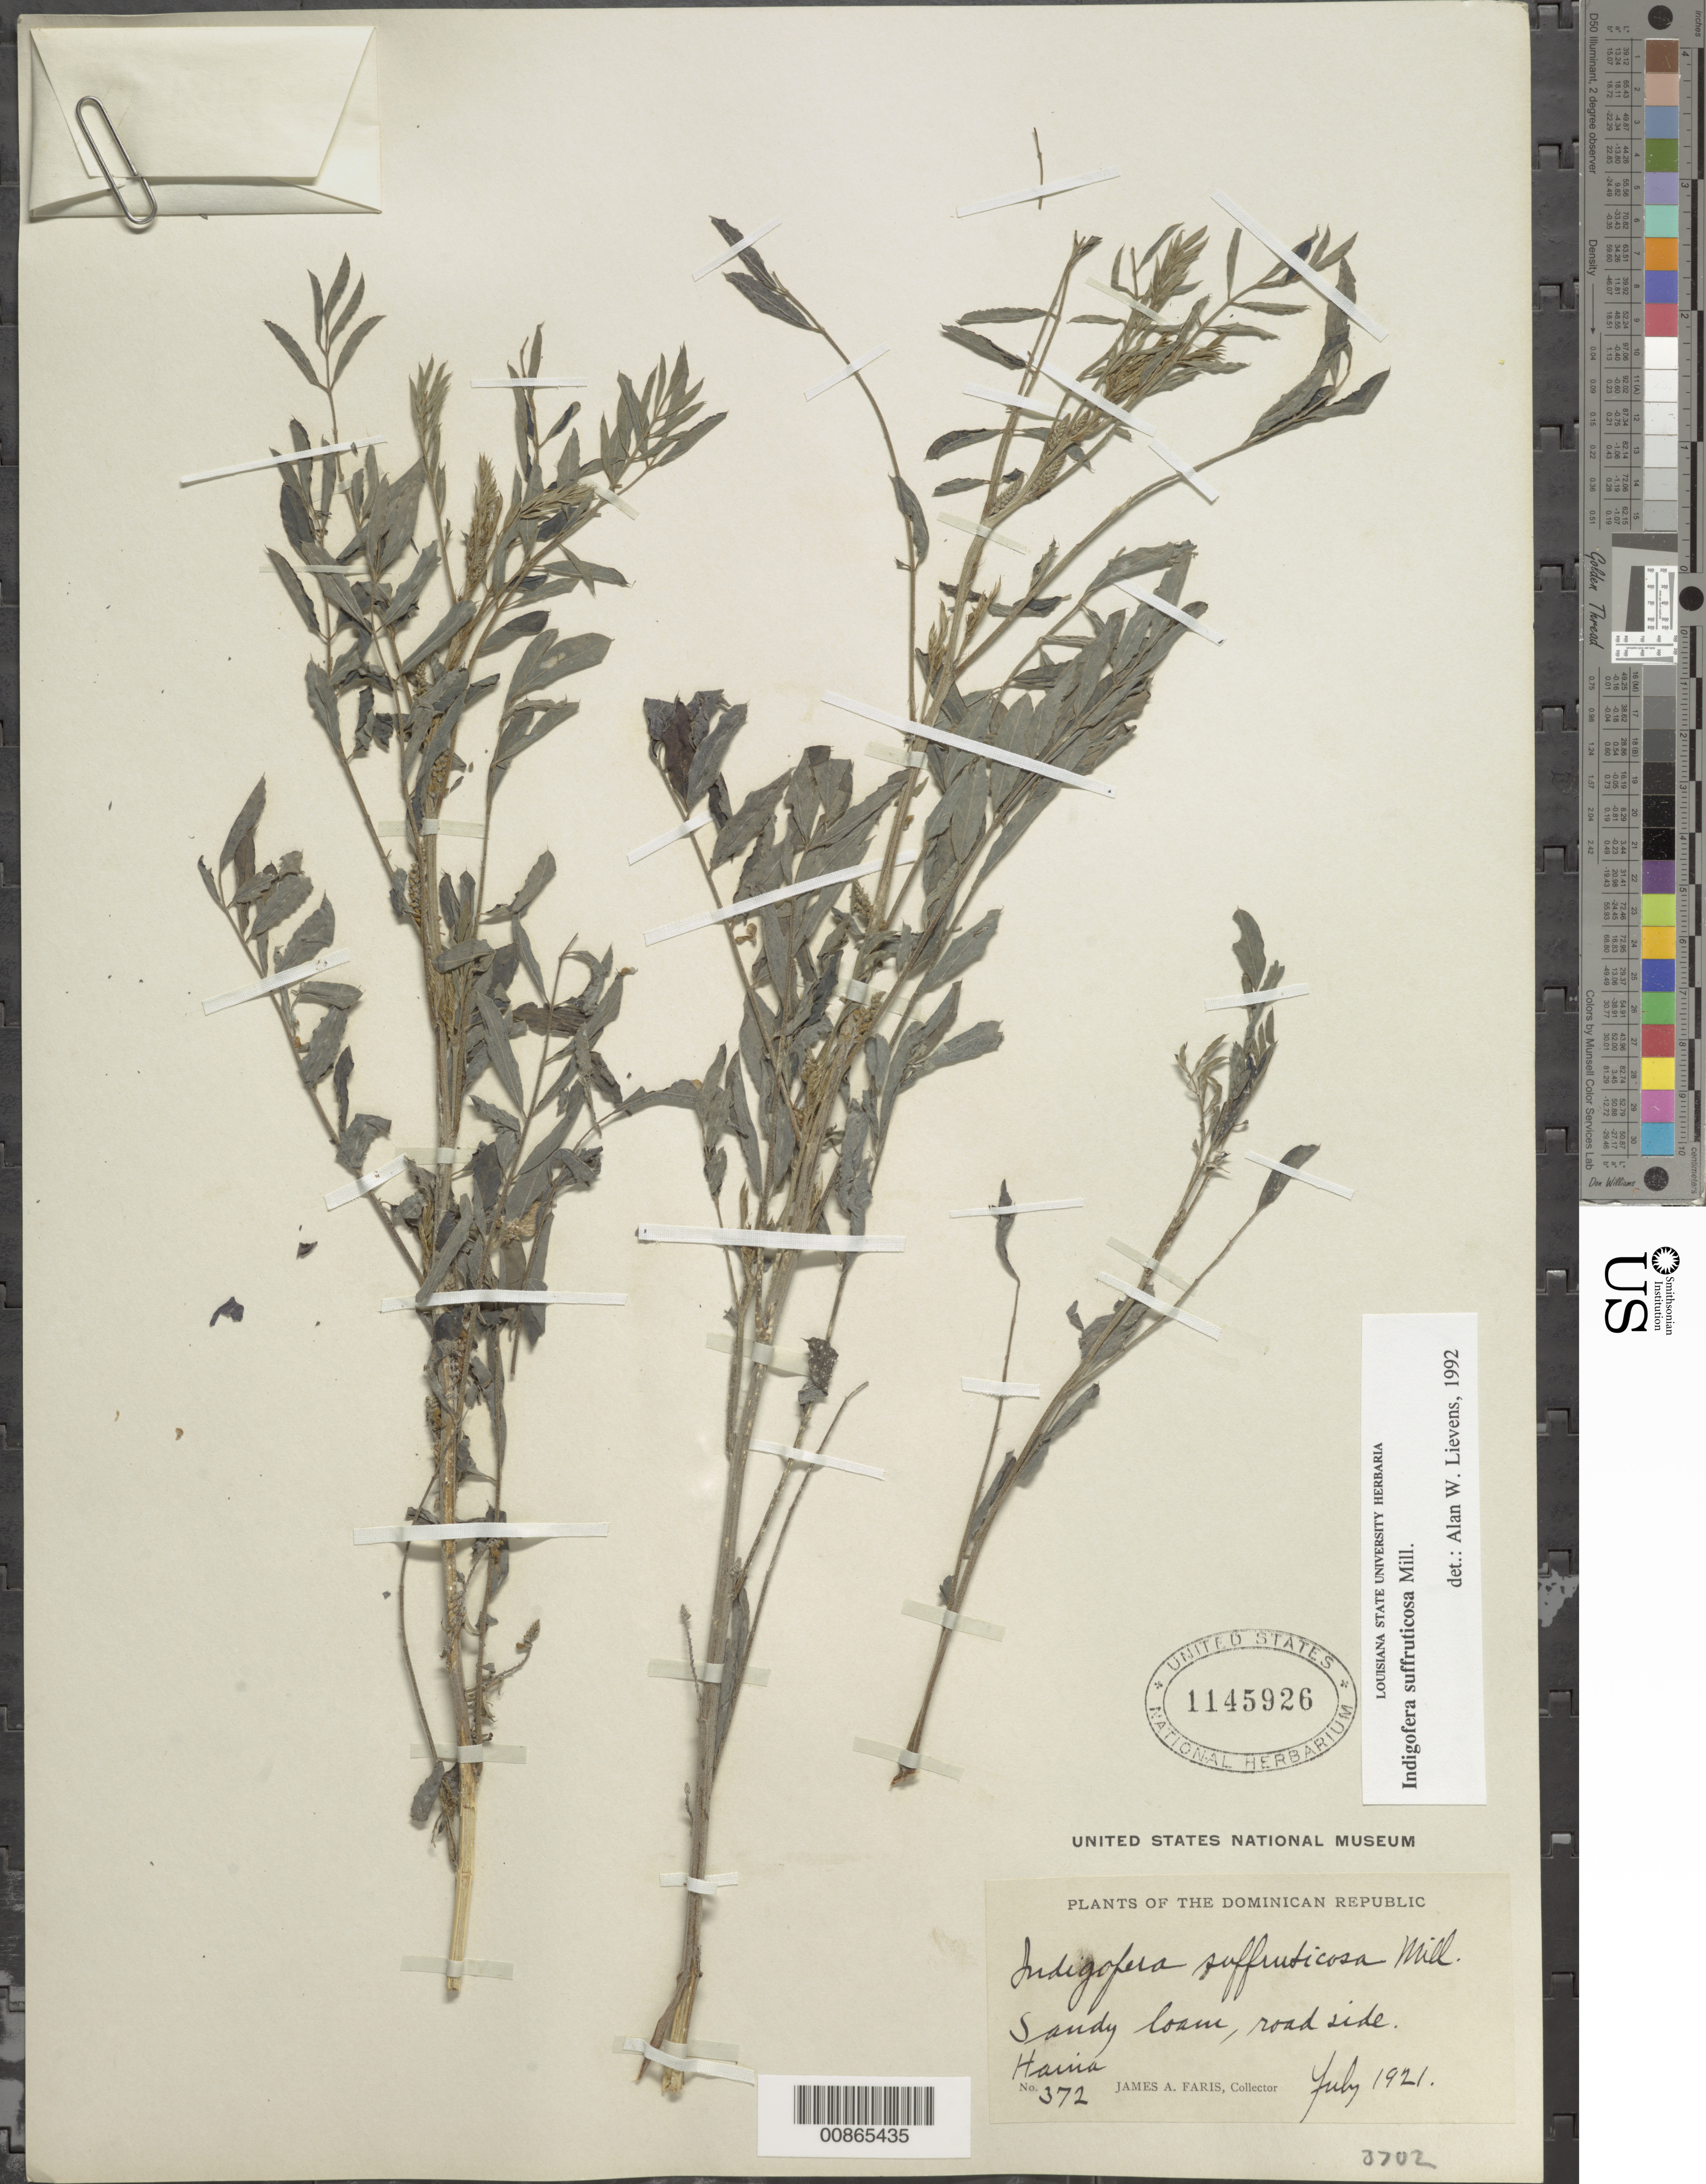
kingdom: Plantae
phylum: Tracheophyta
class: Magnoliopsida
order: Fabales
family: Fabaceae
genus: Indigofera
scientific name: Indigofera suffruticosa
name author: Mill.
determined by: Lievens, A. W., (LSU), Louisiana State University Herbarium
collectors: J. Faris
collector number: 372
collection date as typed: Jul 1921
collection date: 1921-07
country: Dominican Republic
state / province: San Cristóbal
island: Hispaniola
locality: Haina.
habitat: Sandy loam, road side.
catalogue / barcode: US 1145926